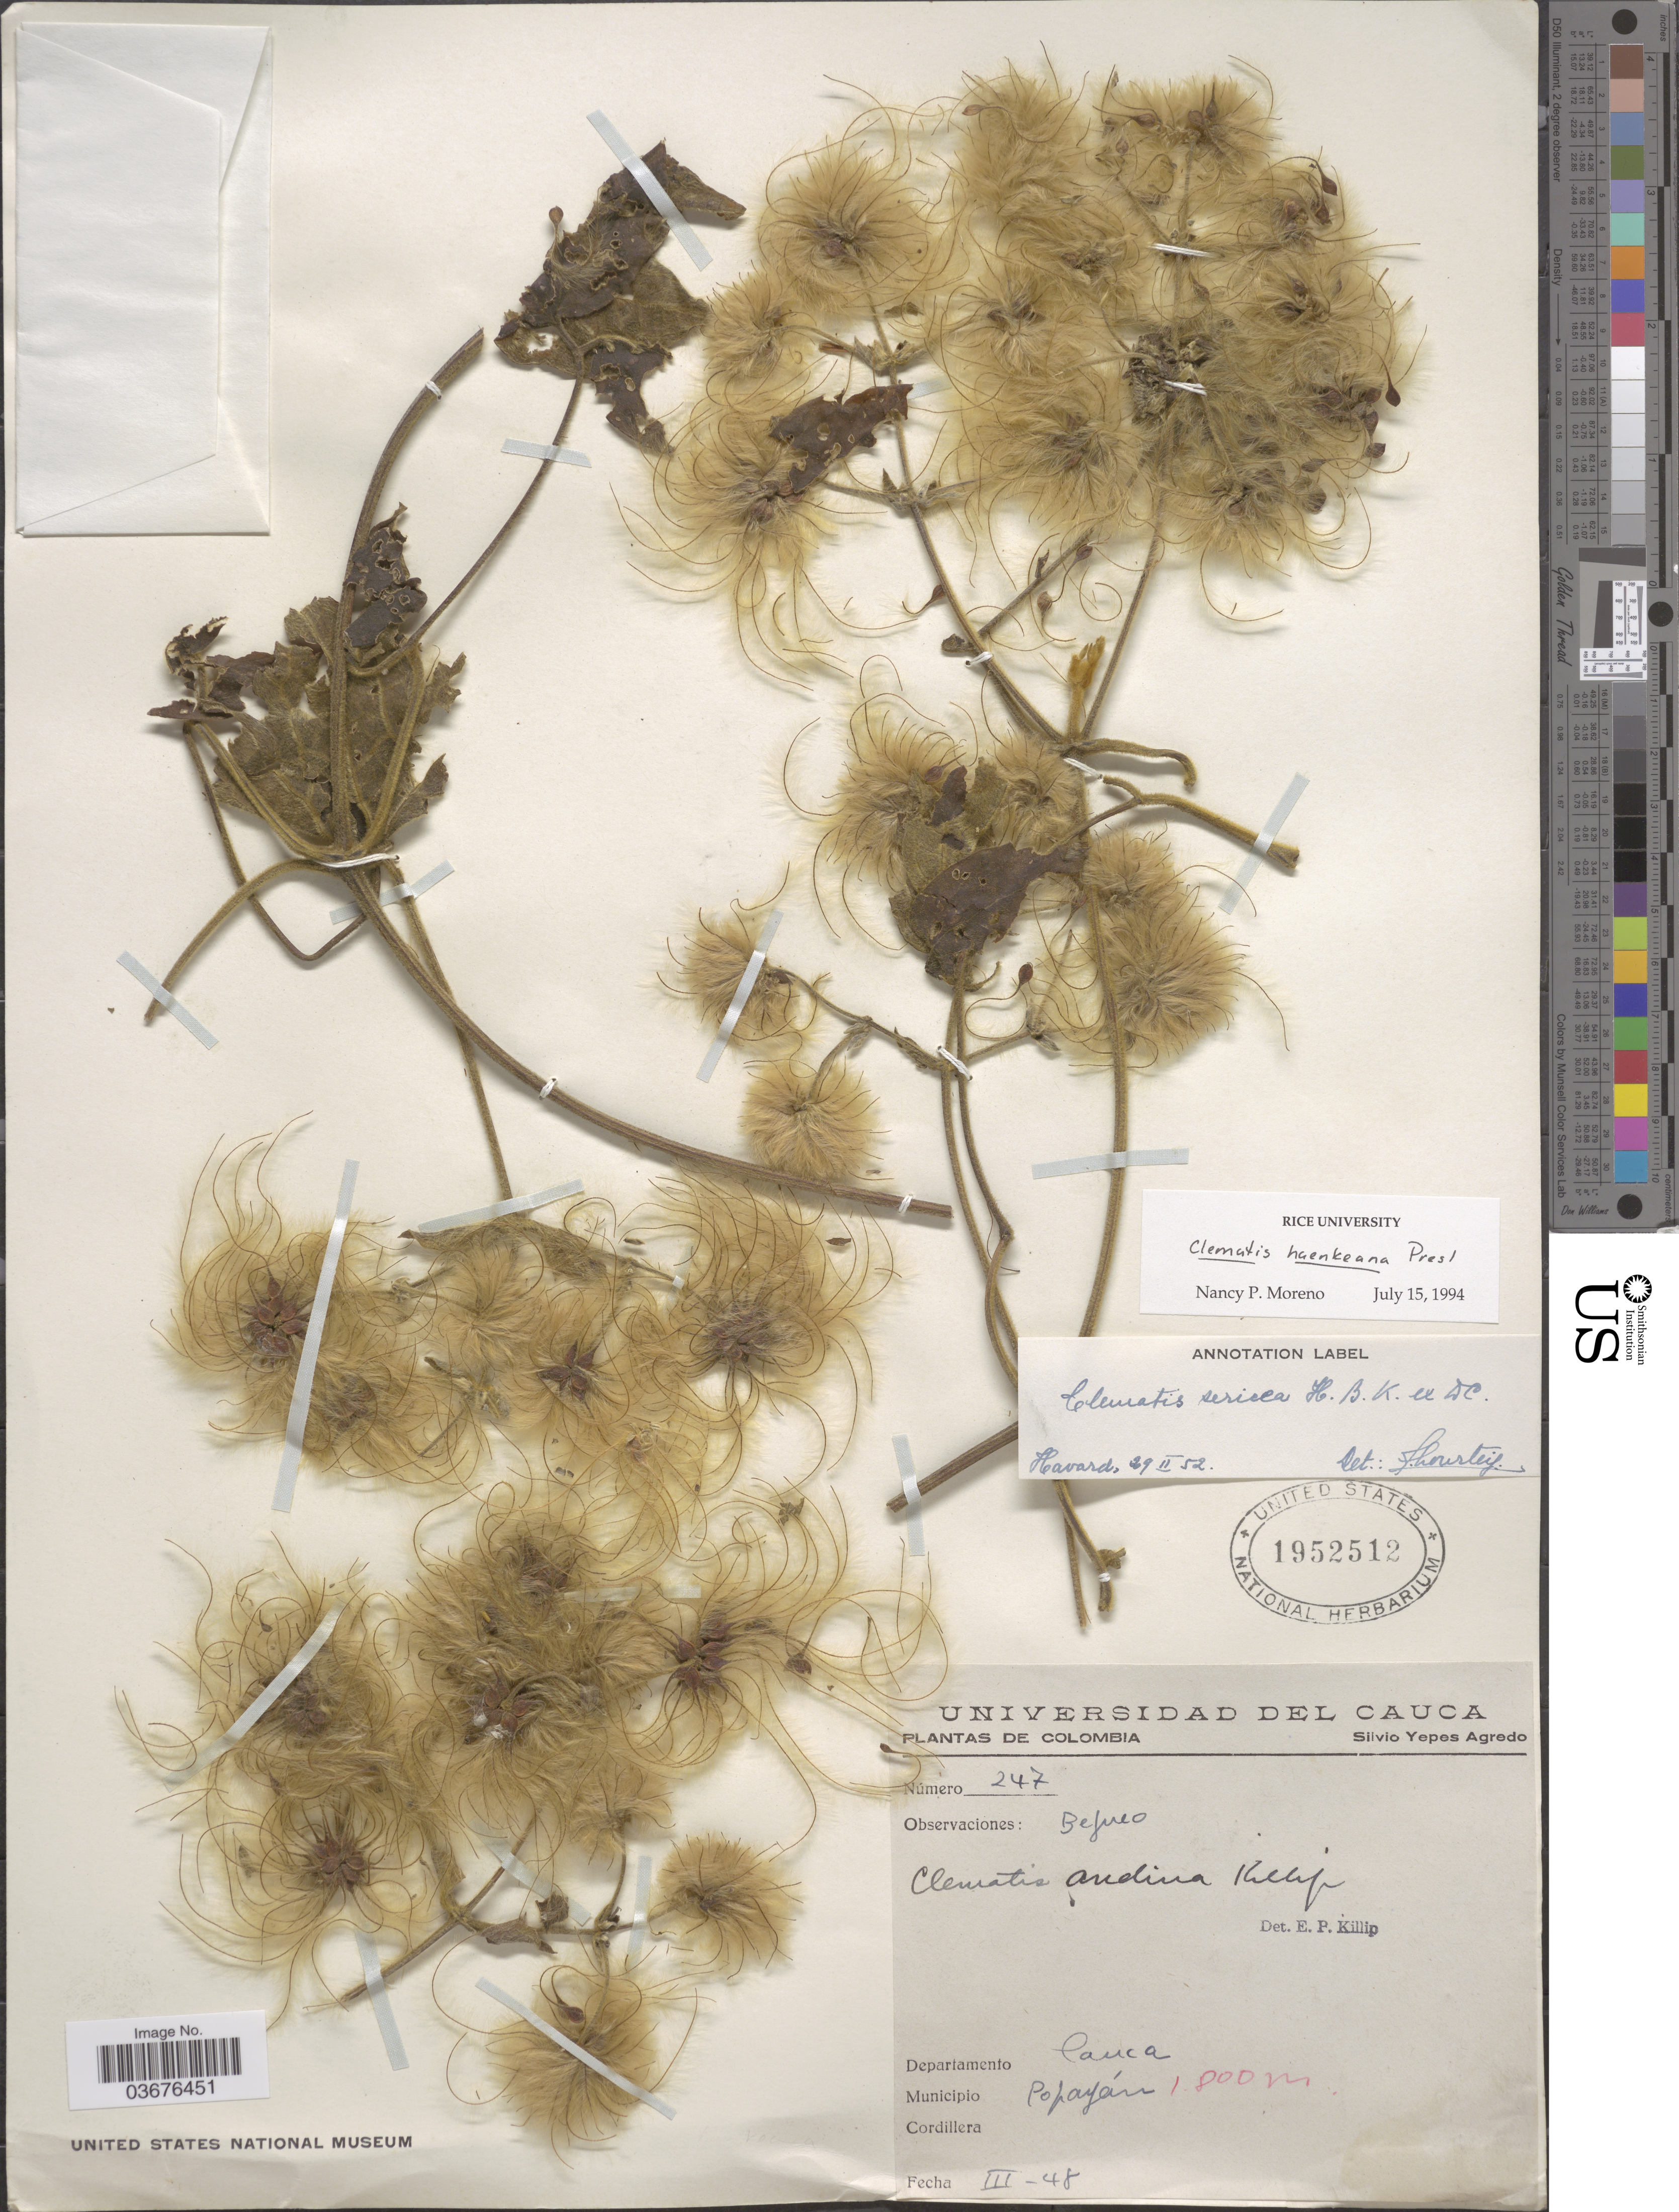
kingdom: Plantae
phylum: Tracheophyta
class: Magnoliopsida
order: Ranunculales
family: Ranunculaceae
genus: Clematis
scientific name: Clematis haenkeana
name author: C. Presl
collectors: S. Yepes-Agredo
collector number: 247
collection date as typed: Transcribed d/m/y: /3/48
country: Colombia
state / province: Cauca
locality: Departamento Cauca. Municipio Popayán.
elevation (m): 1800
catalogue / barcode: US 1952512